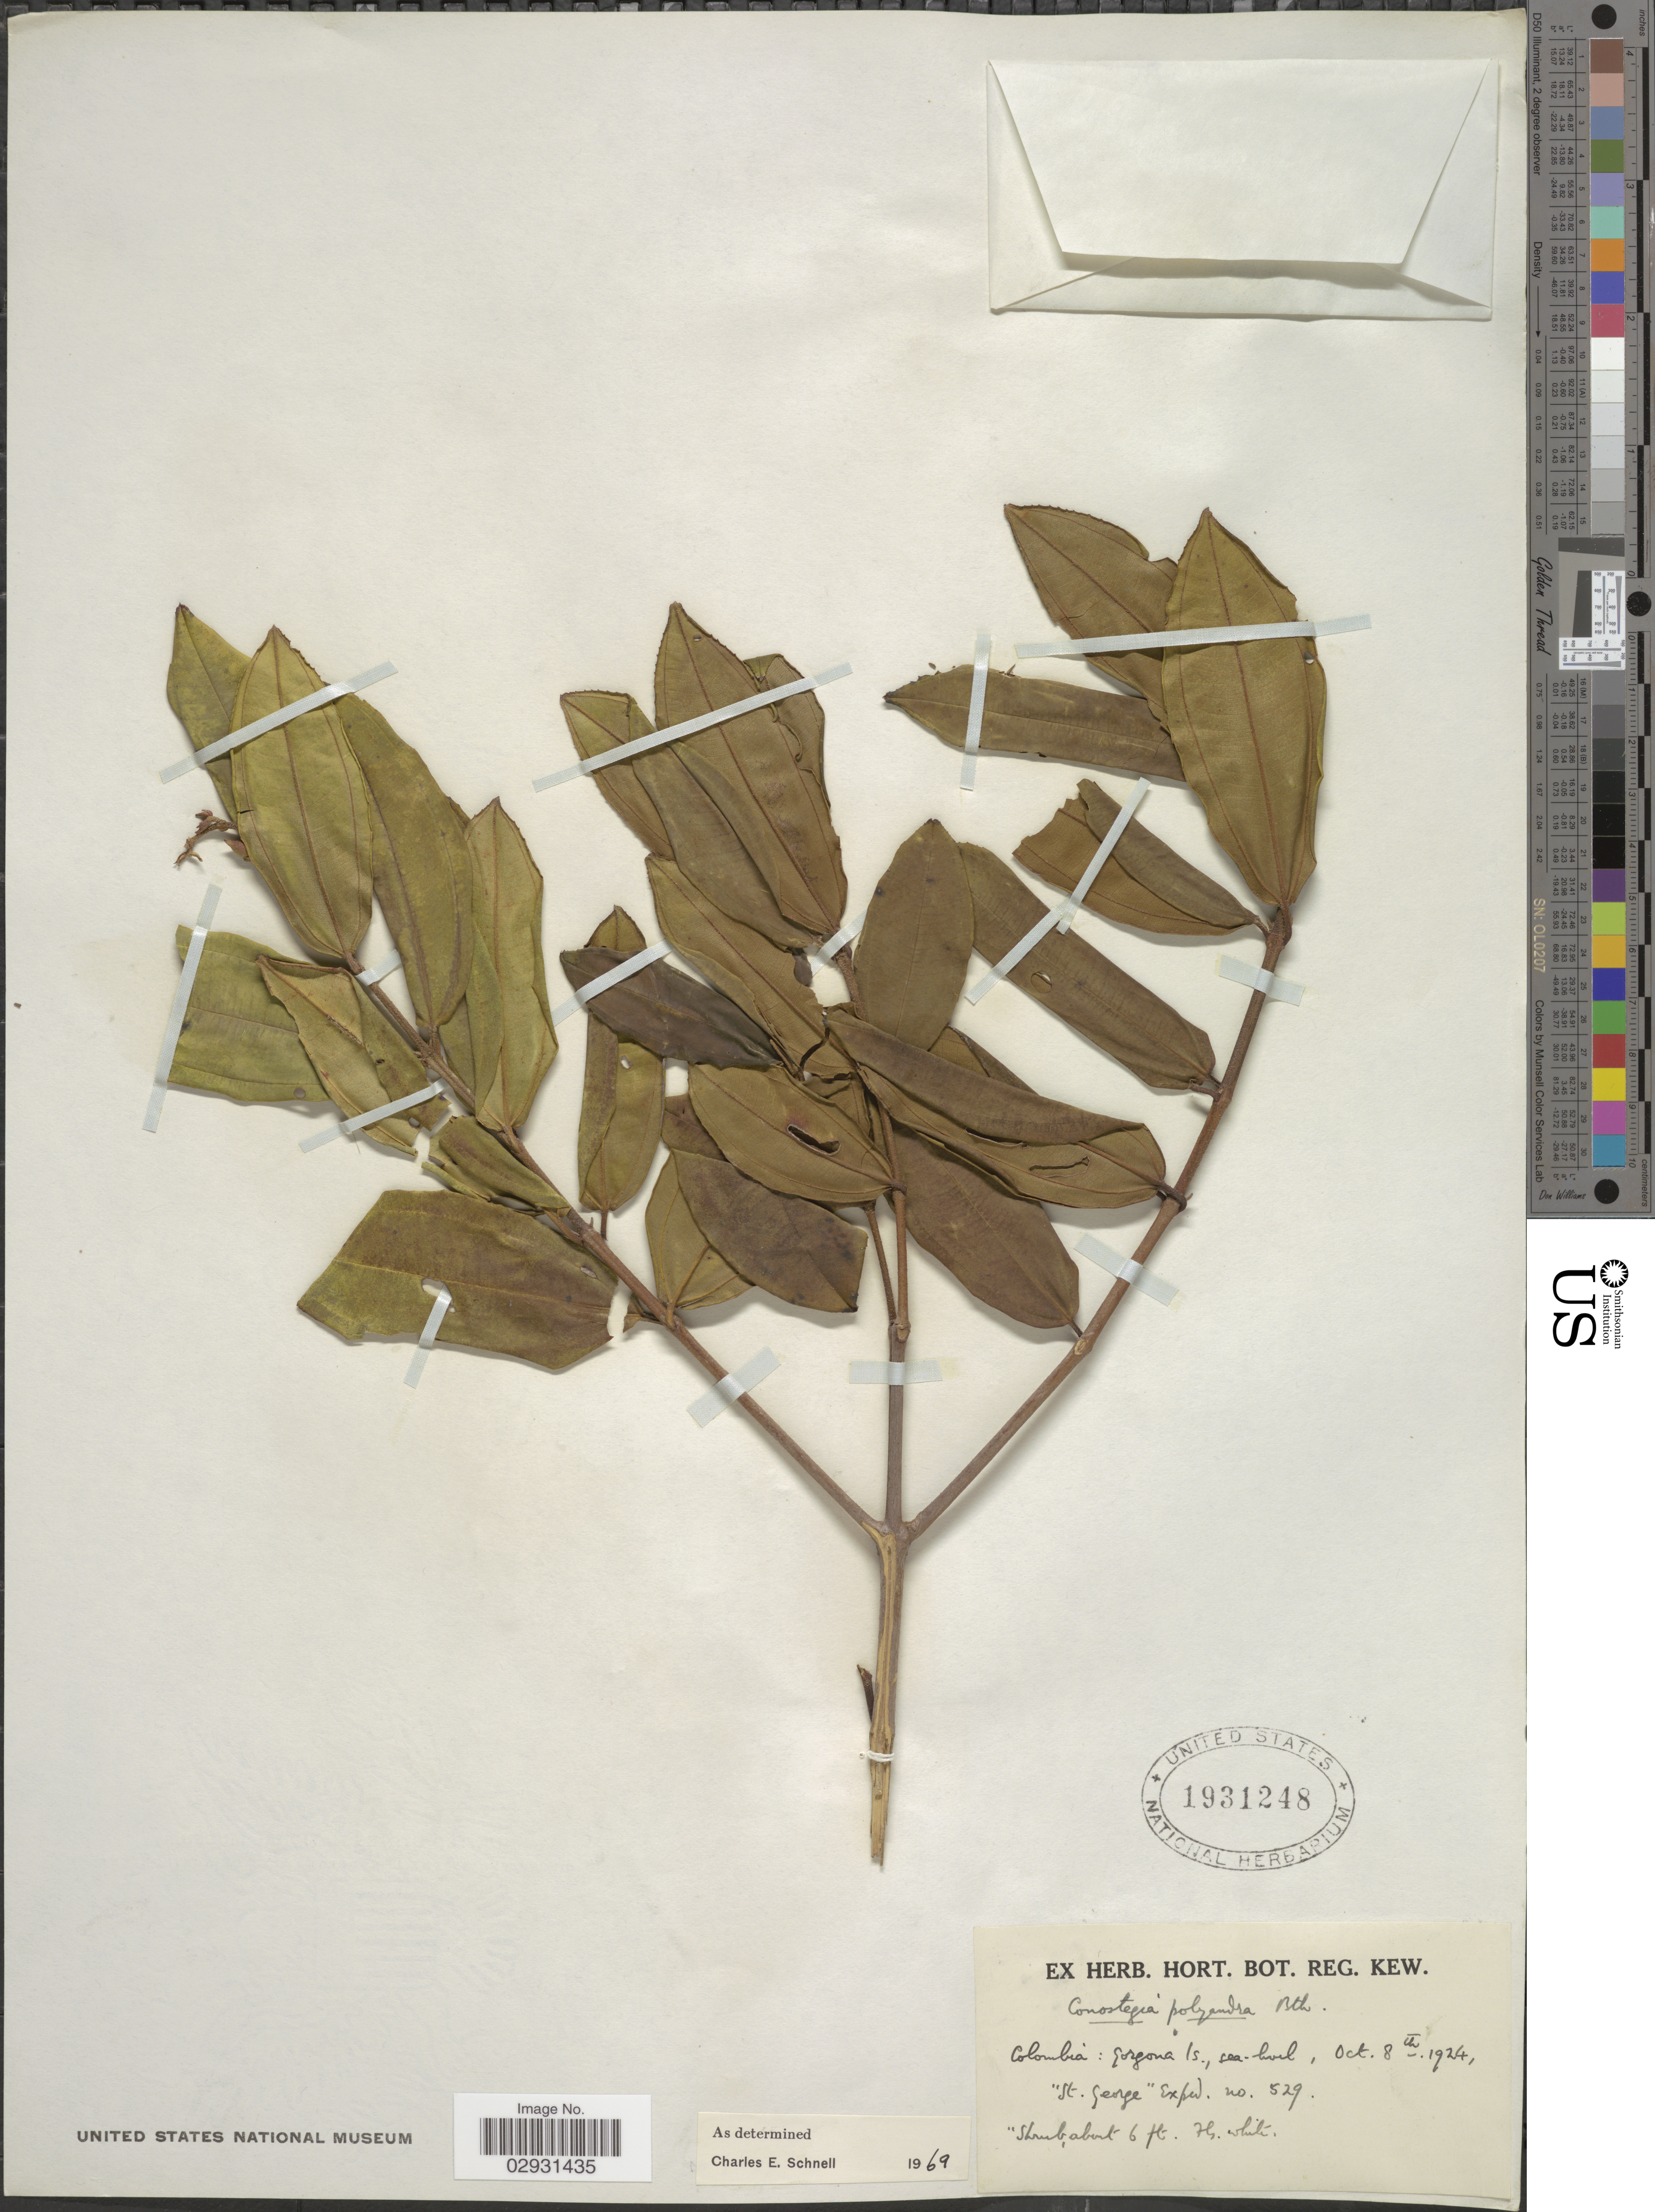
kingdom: Plantae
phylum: Tracheophyta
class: Magnoliopsida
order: Myrtales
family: Melastomataceae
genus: Conostegia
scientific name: Conostegia polyandra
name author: Benth.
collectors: St. George Exped.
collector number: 529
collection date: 1924-10-08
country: Colombia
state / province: Cauca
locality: Gorgona Is.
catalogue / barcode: US 1931248